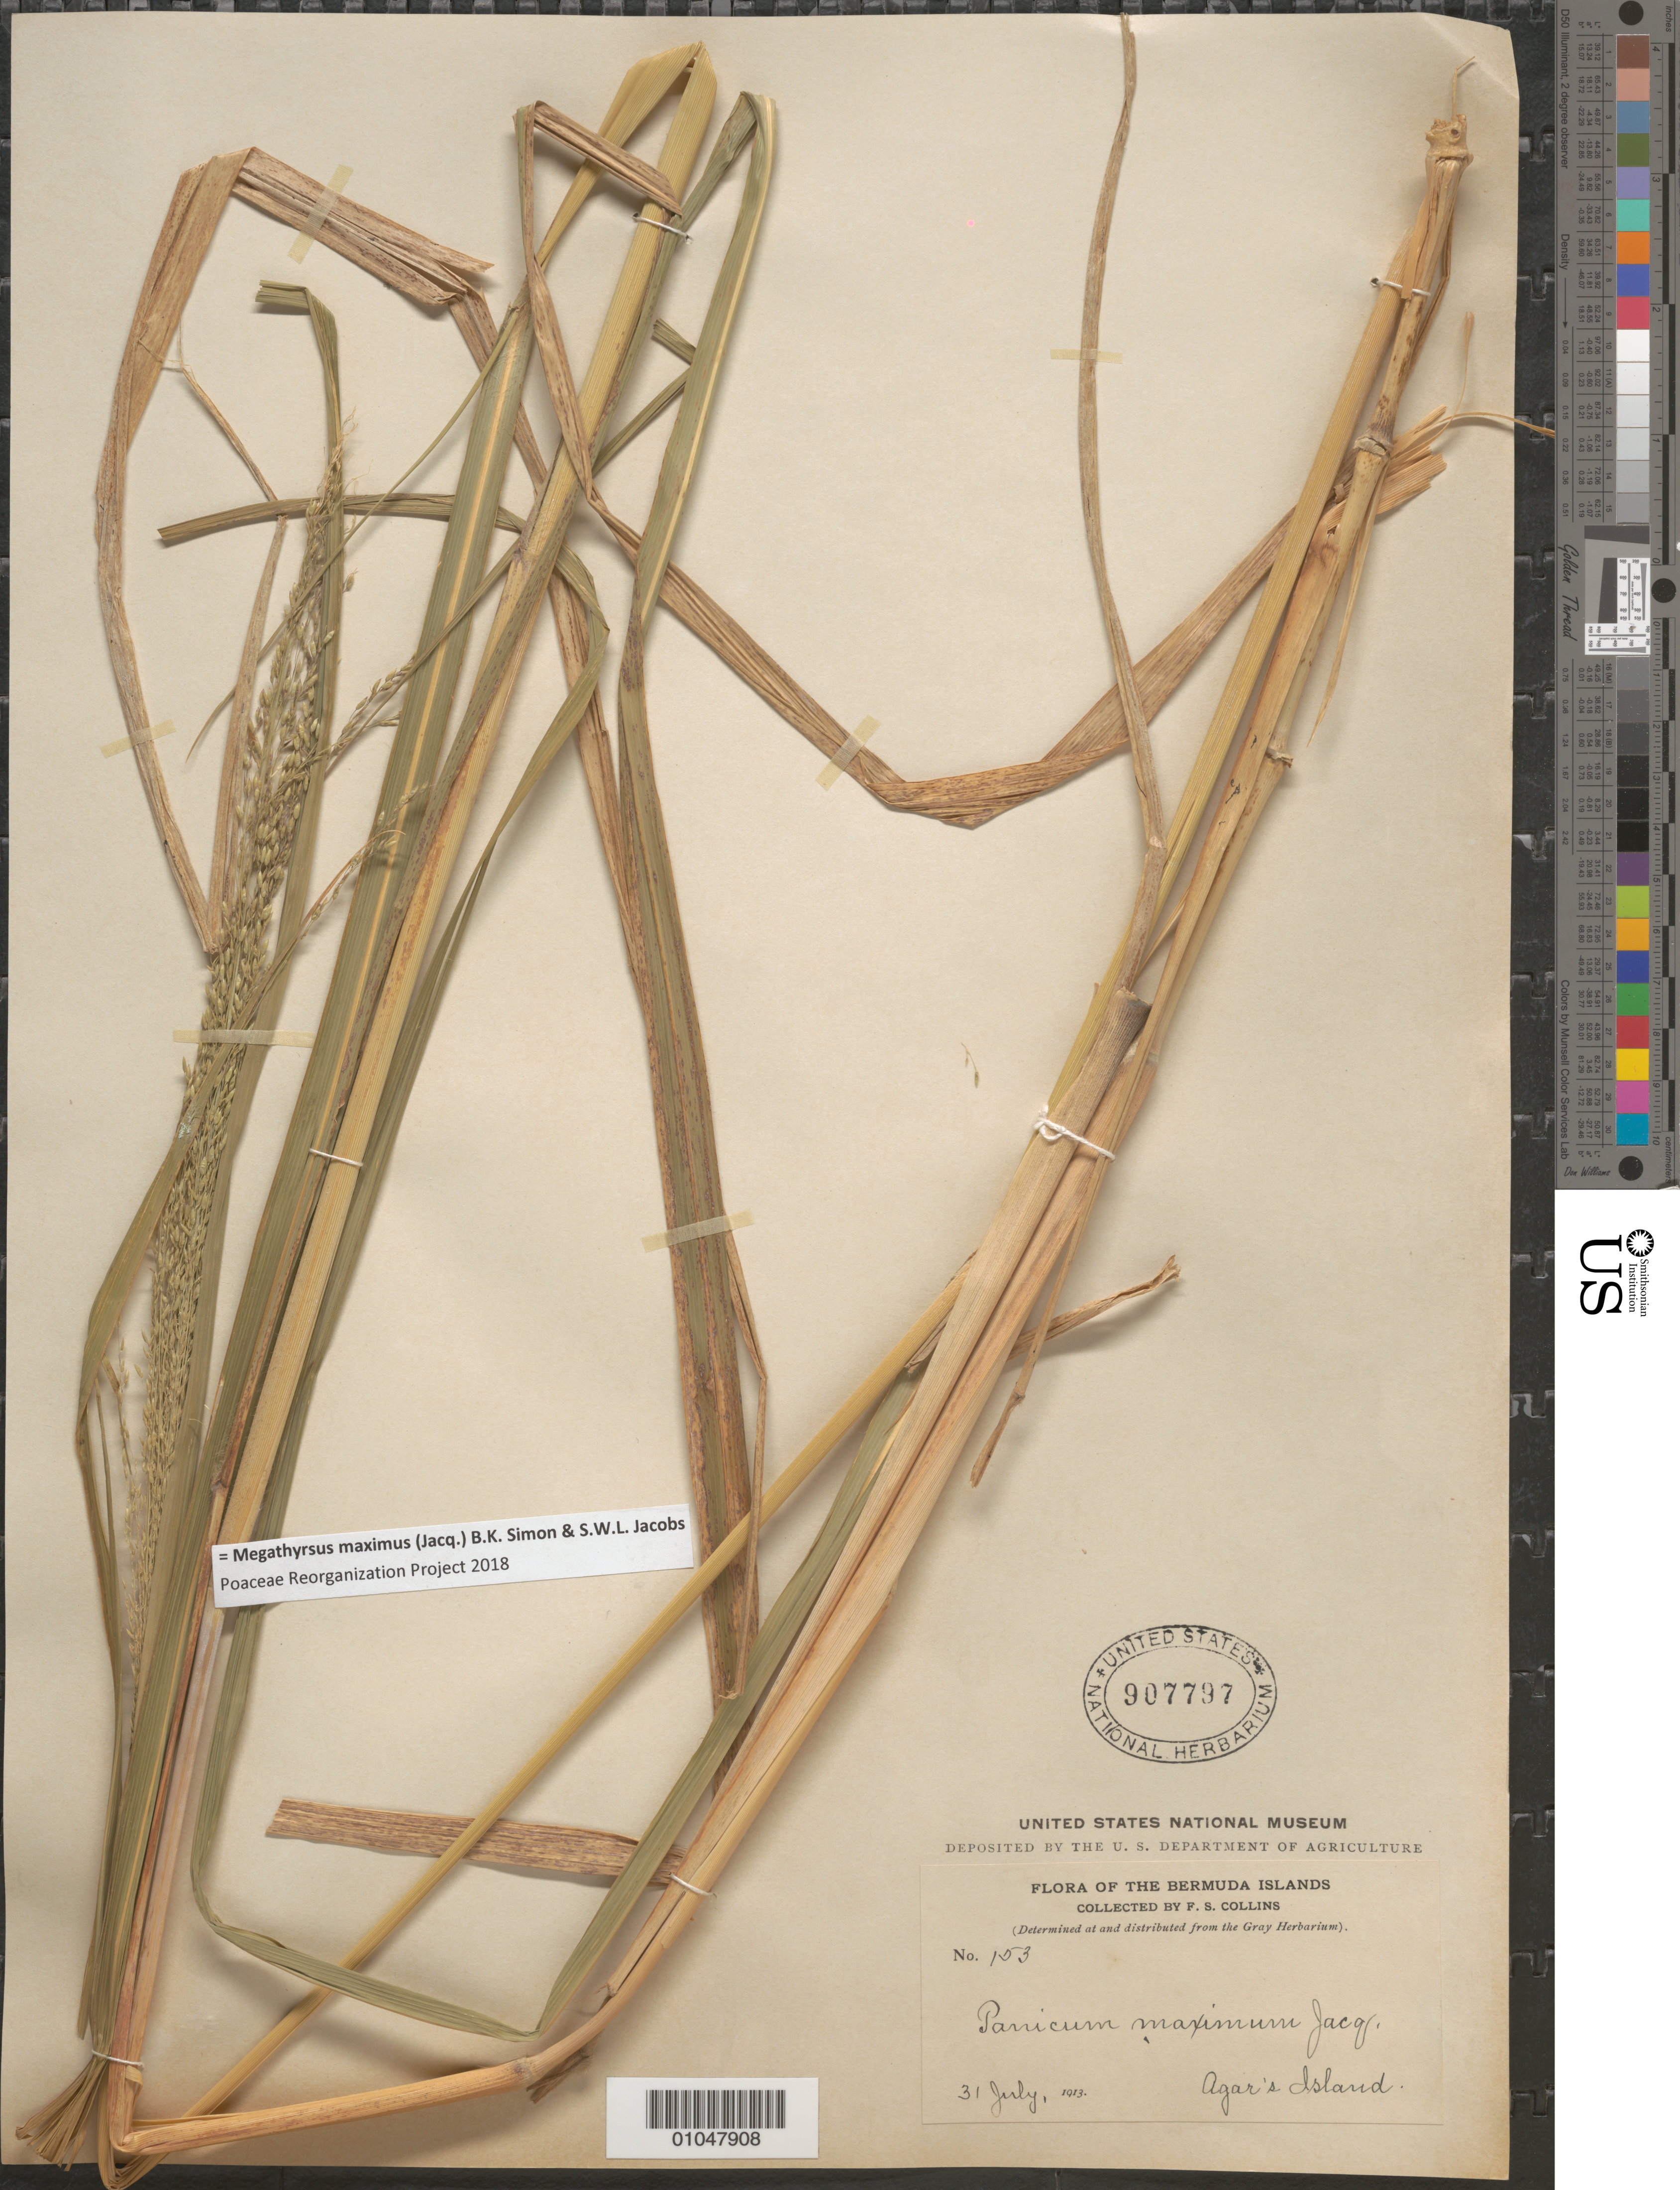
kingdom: Plantae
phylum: Tracheophyta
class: Liliopsida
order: Poales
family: Poaceae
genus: Panicum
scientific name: Panicum maximum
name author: Jacq.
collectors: F. Collins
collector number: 153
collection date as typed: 31 Jul 1913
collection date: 1913-07-31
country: Bermuda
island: Bermuda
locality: Agar's Island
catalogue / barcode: US 907797